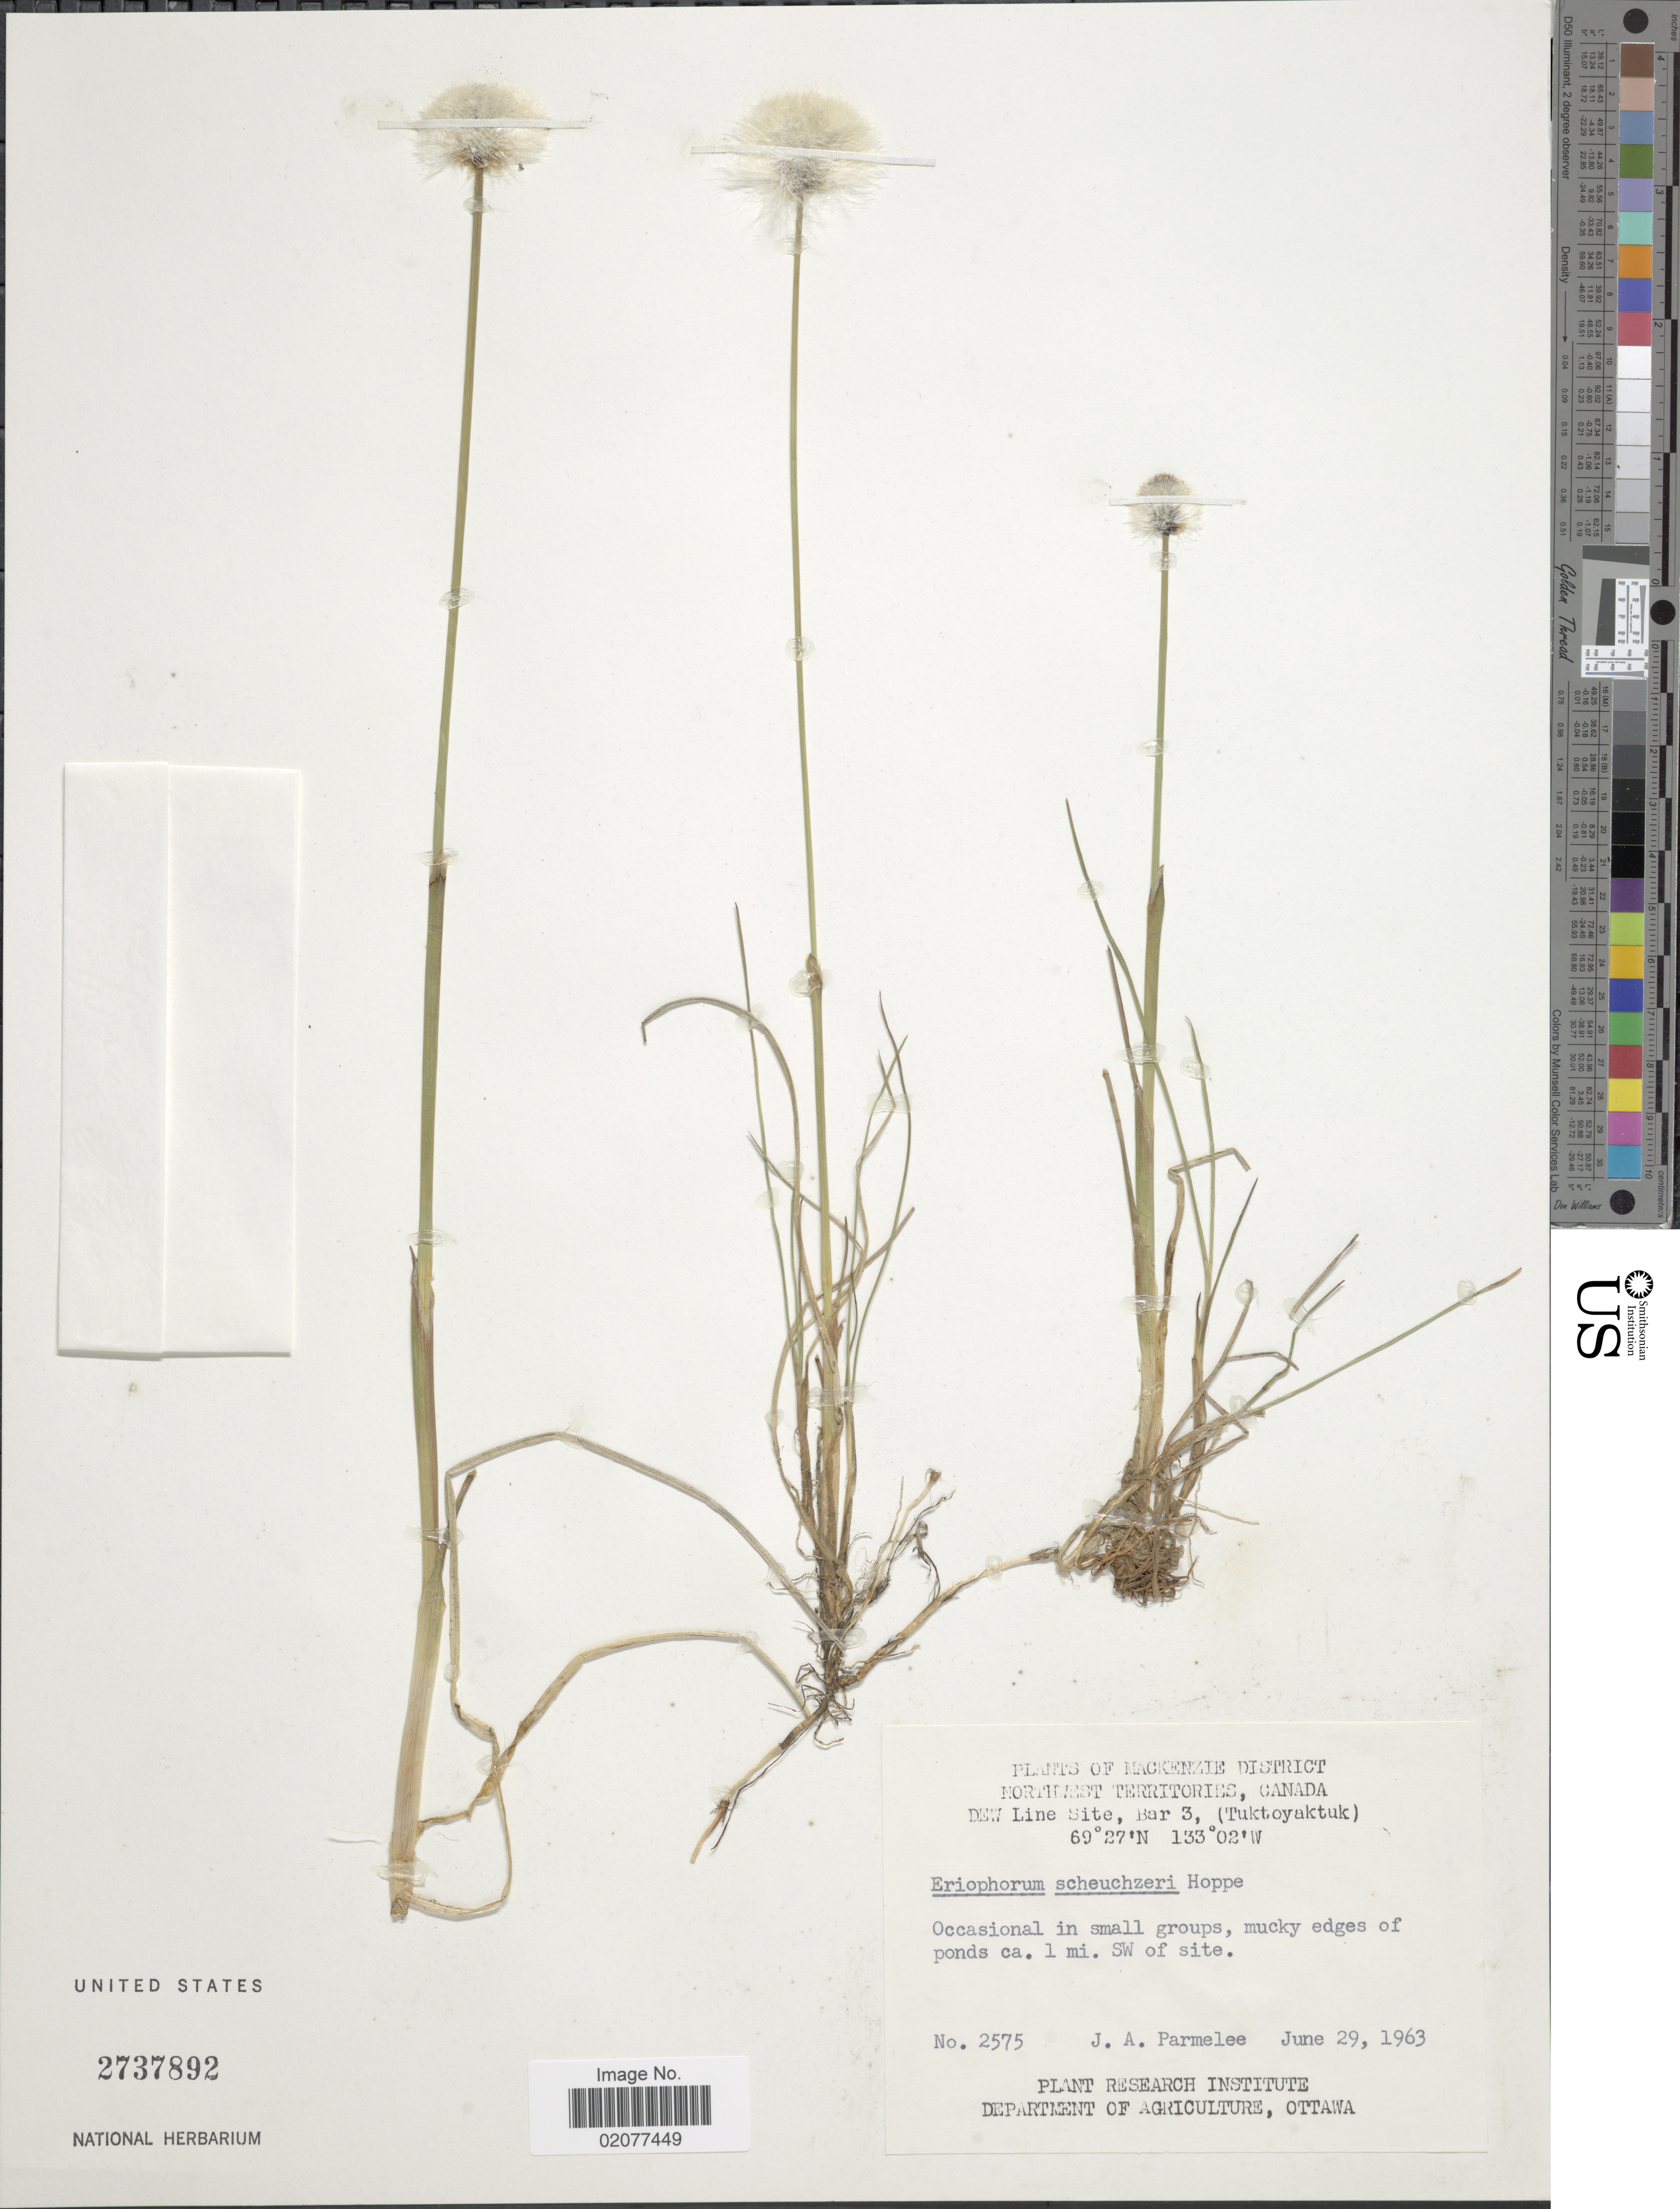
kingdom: Plantae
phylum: Tracheophyta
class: Liliopsida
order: Poales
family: Cyperaceae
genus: Eriophorum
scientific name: Eriophorum scheuchzeri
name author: Hoppe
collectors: J. A. Parmelee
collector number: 2575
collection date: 1963-06-29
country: Canada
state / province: Northwest Territories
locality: Mackenzie Territories, Northwest Territories, Canada. Dew Line Site, Bar 3. (Tuktoyaktuk), ca. 1 mi. SW. of site.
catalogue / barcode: US 2737892